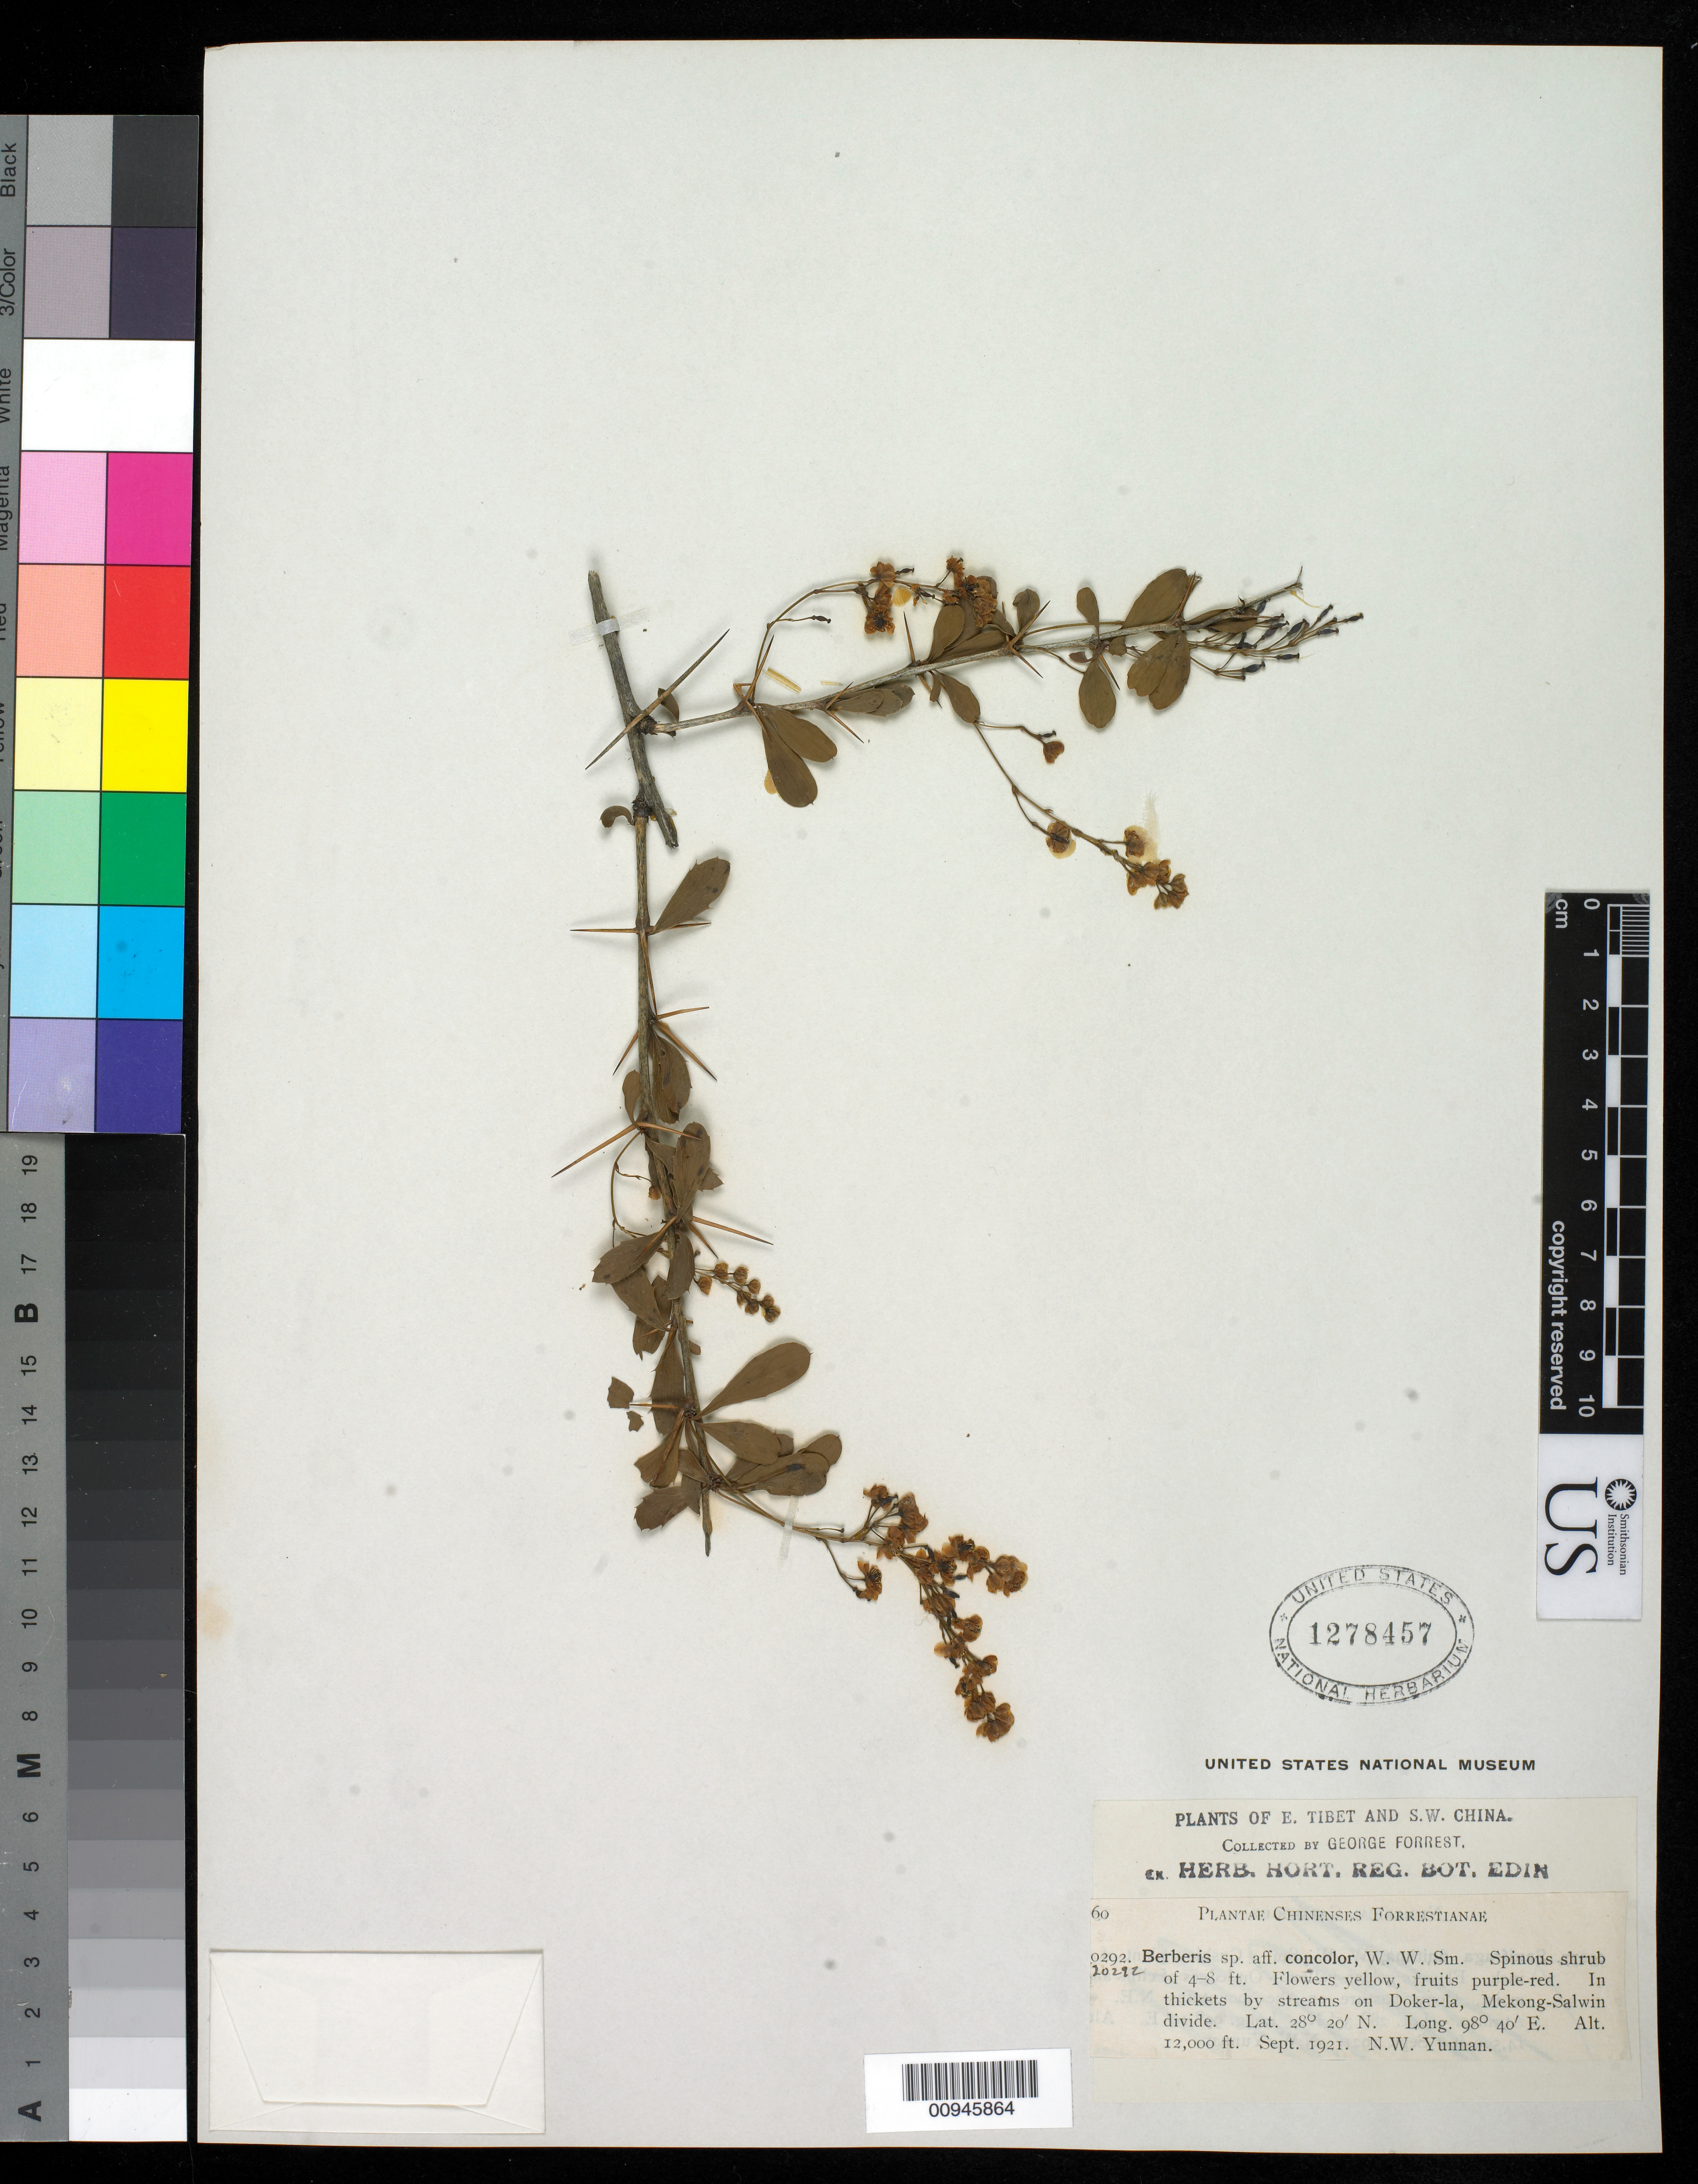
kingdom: Plantae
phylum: Tracheophyta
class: Magnoliopsida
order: Ranunculales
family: Berberidaceae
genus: Berberis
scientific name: Berberis concolor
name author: W.W. Sm.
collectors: G. Forrest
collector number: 20292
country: China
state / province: Yunnan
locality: Doker-la, Mekon-Salwin divide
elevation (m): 3658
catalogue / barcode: US 1278457